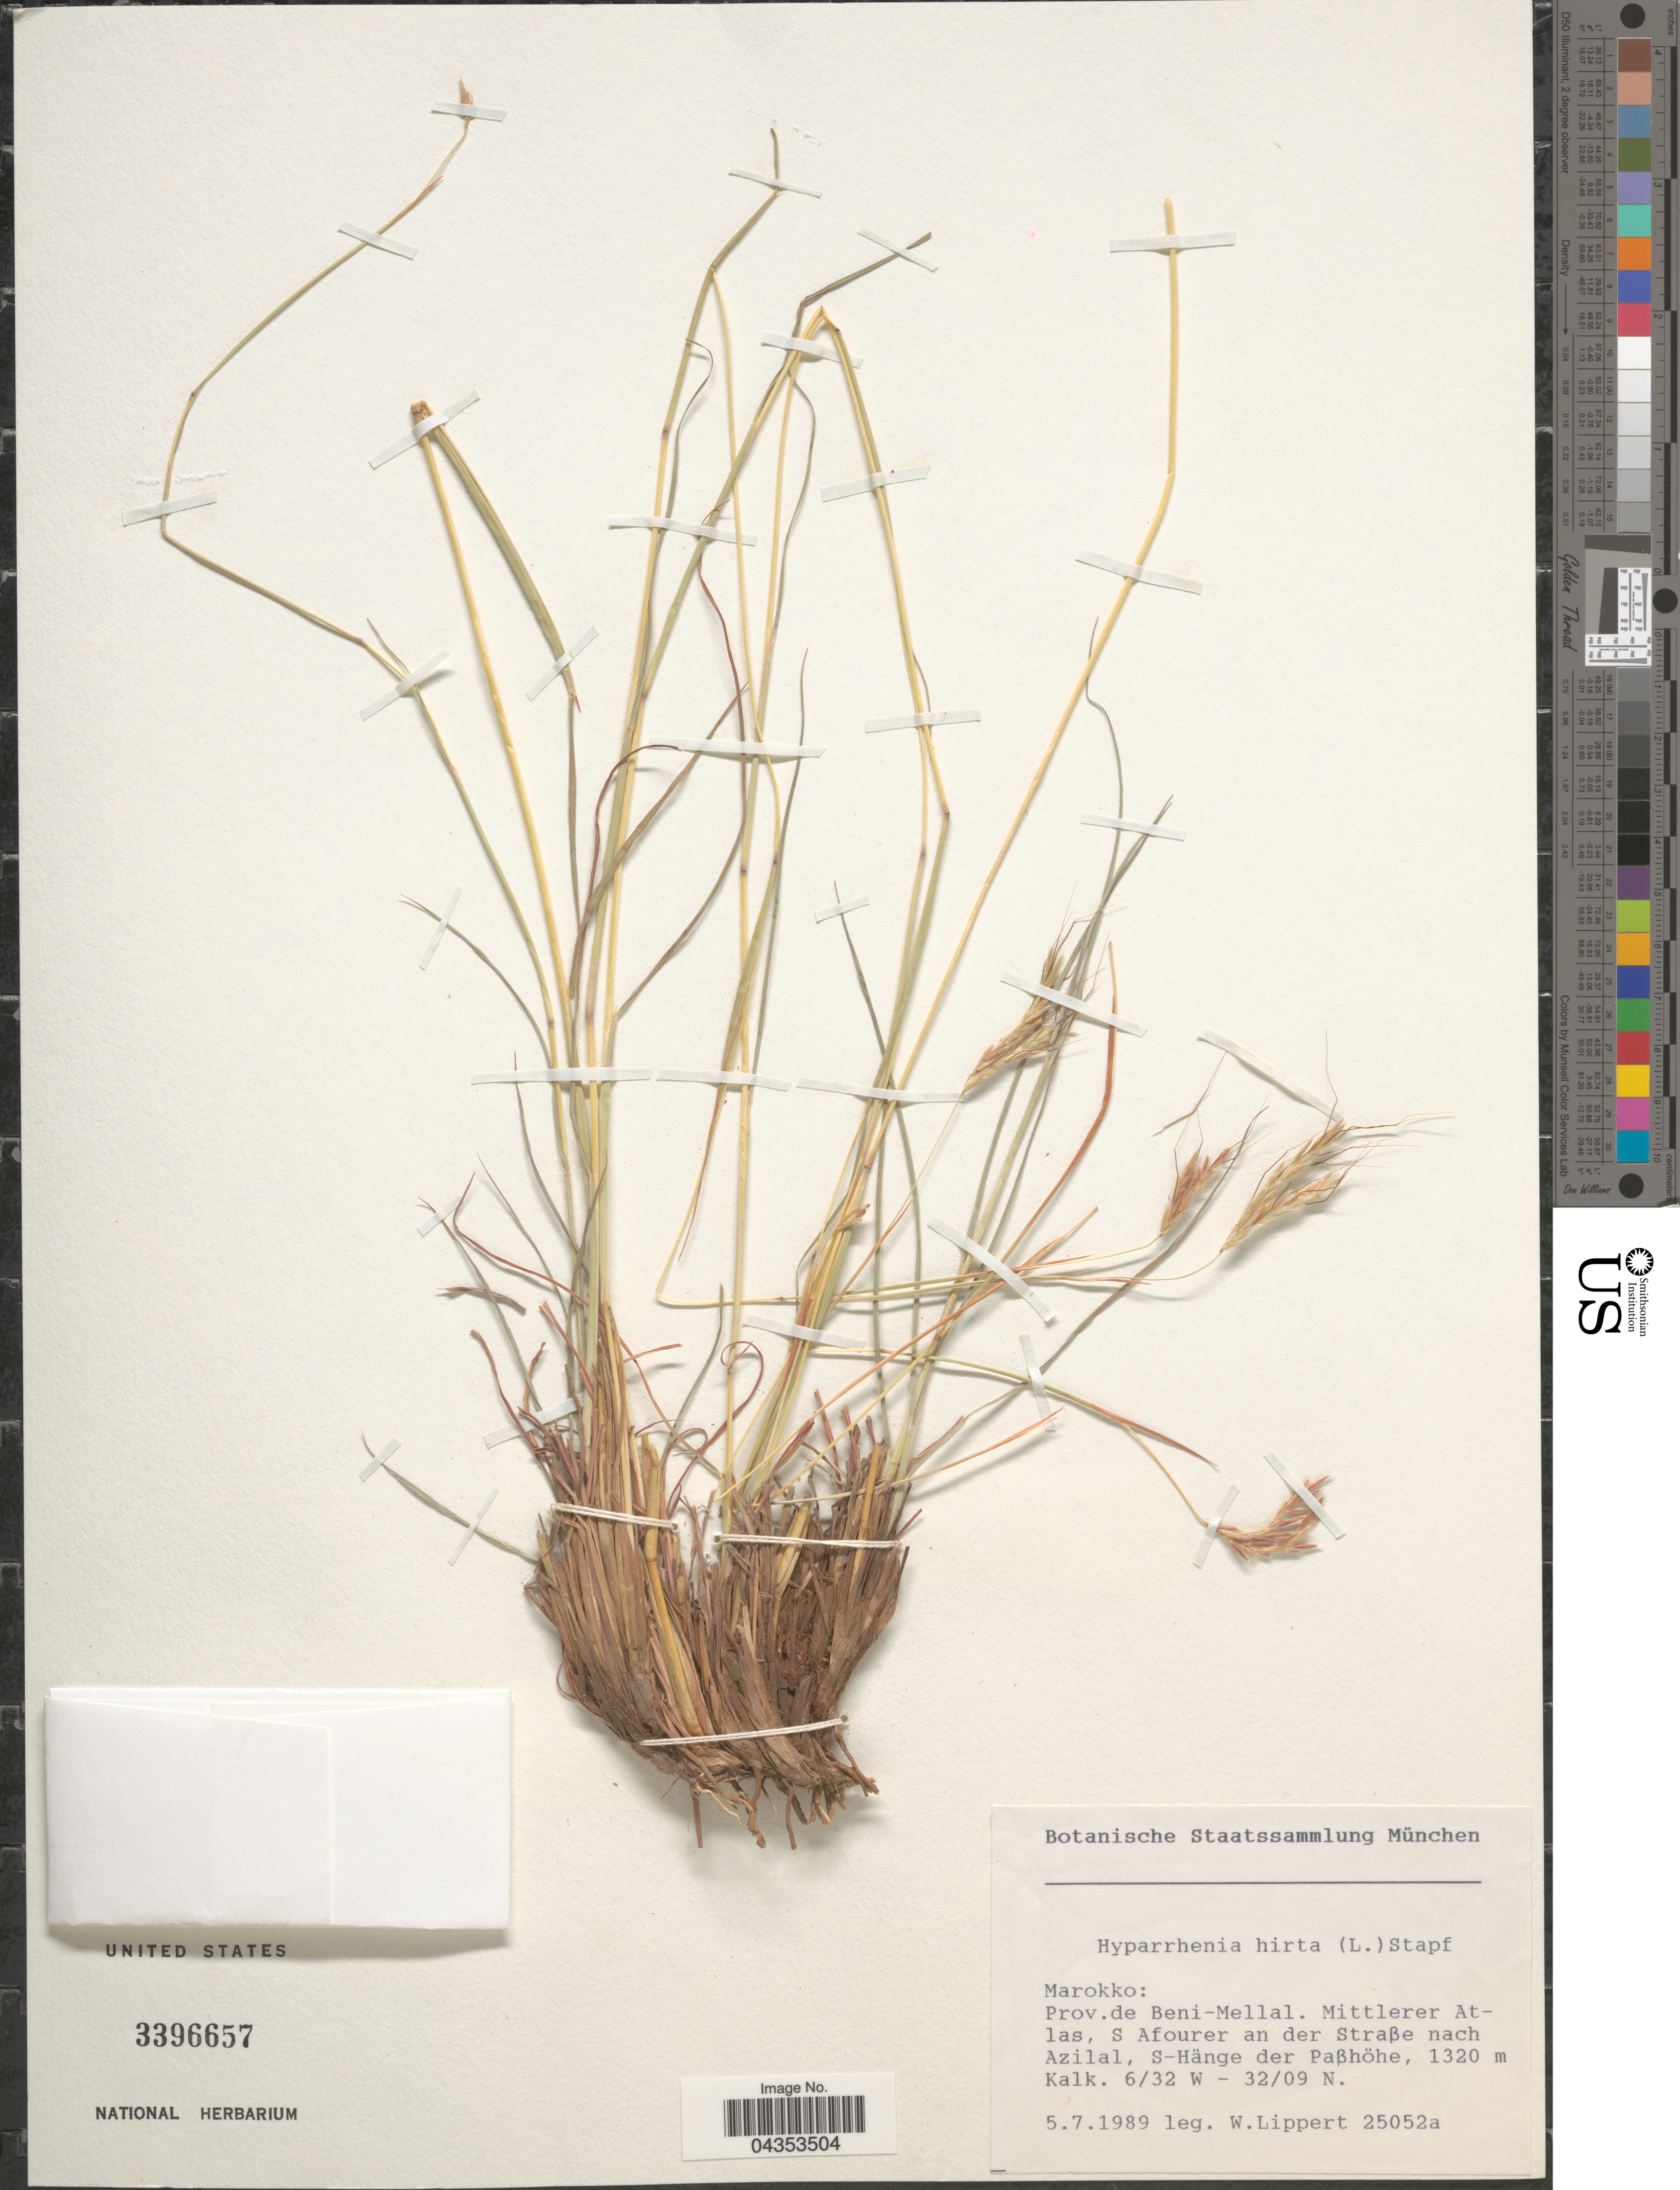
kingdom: Plantae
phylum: Tracheophyta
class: Liliopsida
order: Poales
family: Poaceae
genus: Hyparrhenia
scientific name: Hyparrhenia hirta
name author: (L.) Stapf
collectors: W. Lippert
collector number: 25052a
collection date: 1989-07-05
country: Morocco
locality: Marokko: Prov. de Beni-Mellal. Mittlerer Atlas, S Afourer an der Straße nach Azilal, S-Hänge der Paßhöhe, Kalk.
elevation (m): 1320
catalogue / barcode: US 3396657